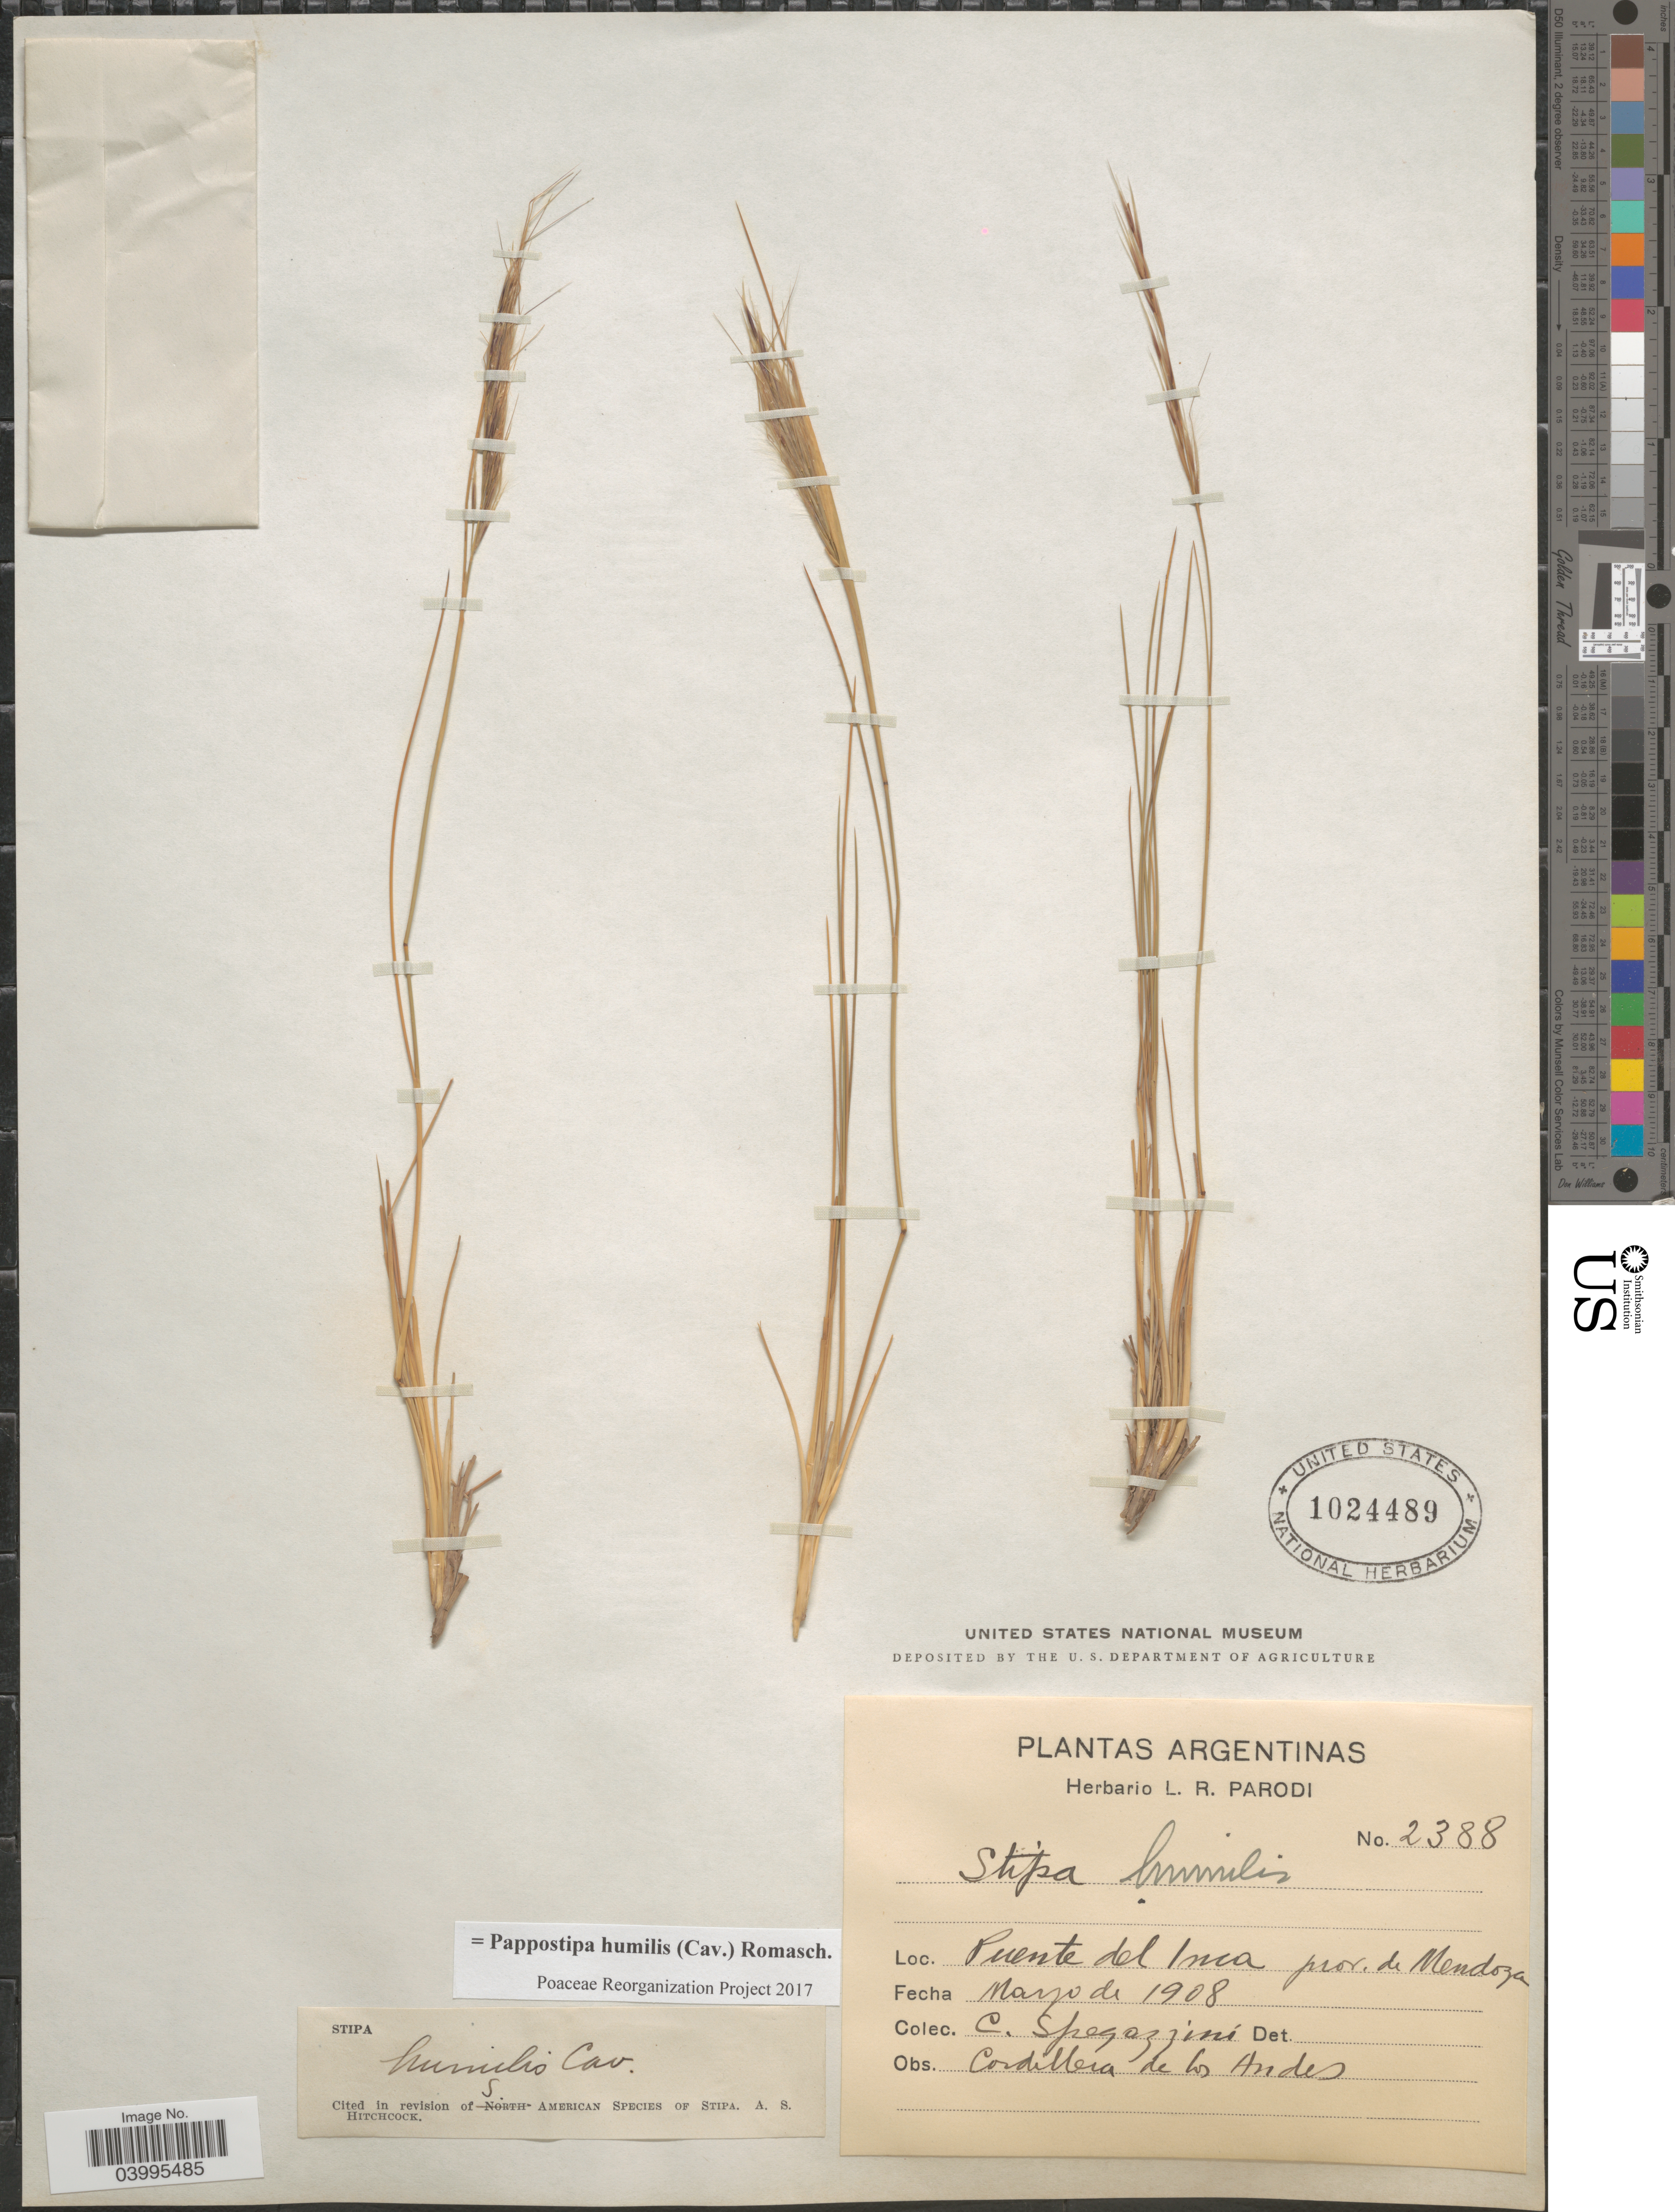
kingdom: Plantae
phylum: Tracheophyta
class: Liliopsida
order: Poales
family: Poaceae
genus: Pappostipa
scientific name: Pappostipa humilis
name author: (Cav.) Romasch.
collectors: C. L. Spegazzini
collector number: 2388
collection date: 1908-05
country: Argentina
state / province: Mendoza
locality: Puente del Inca. Cordillera de los Andes.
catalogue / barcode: US 1024489